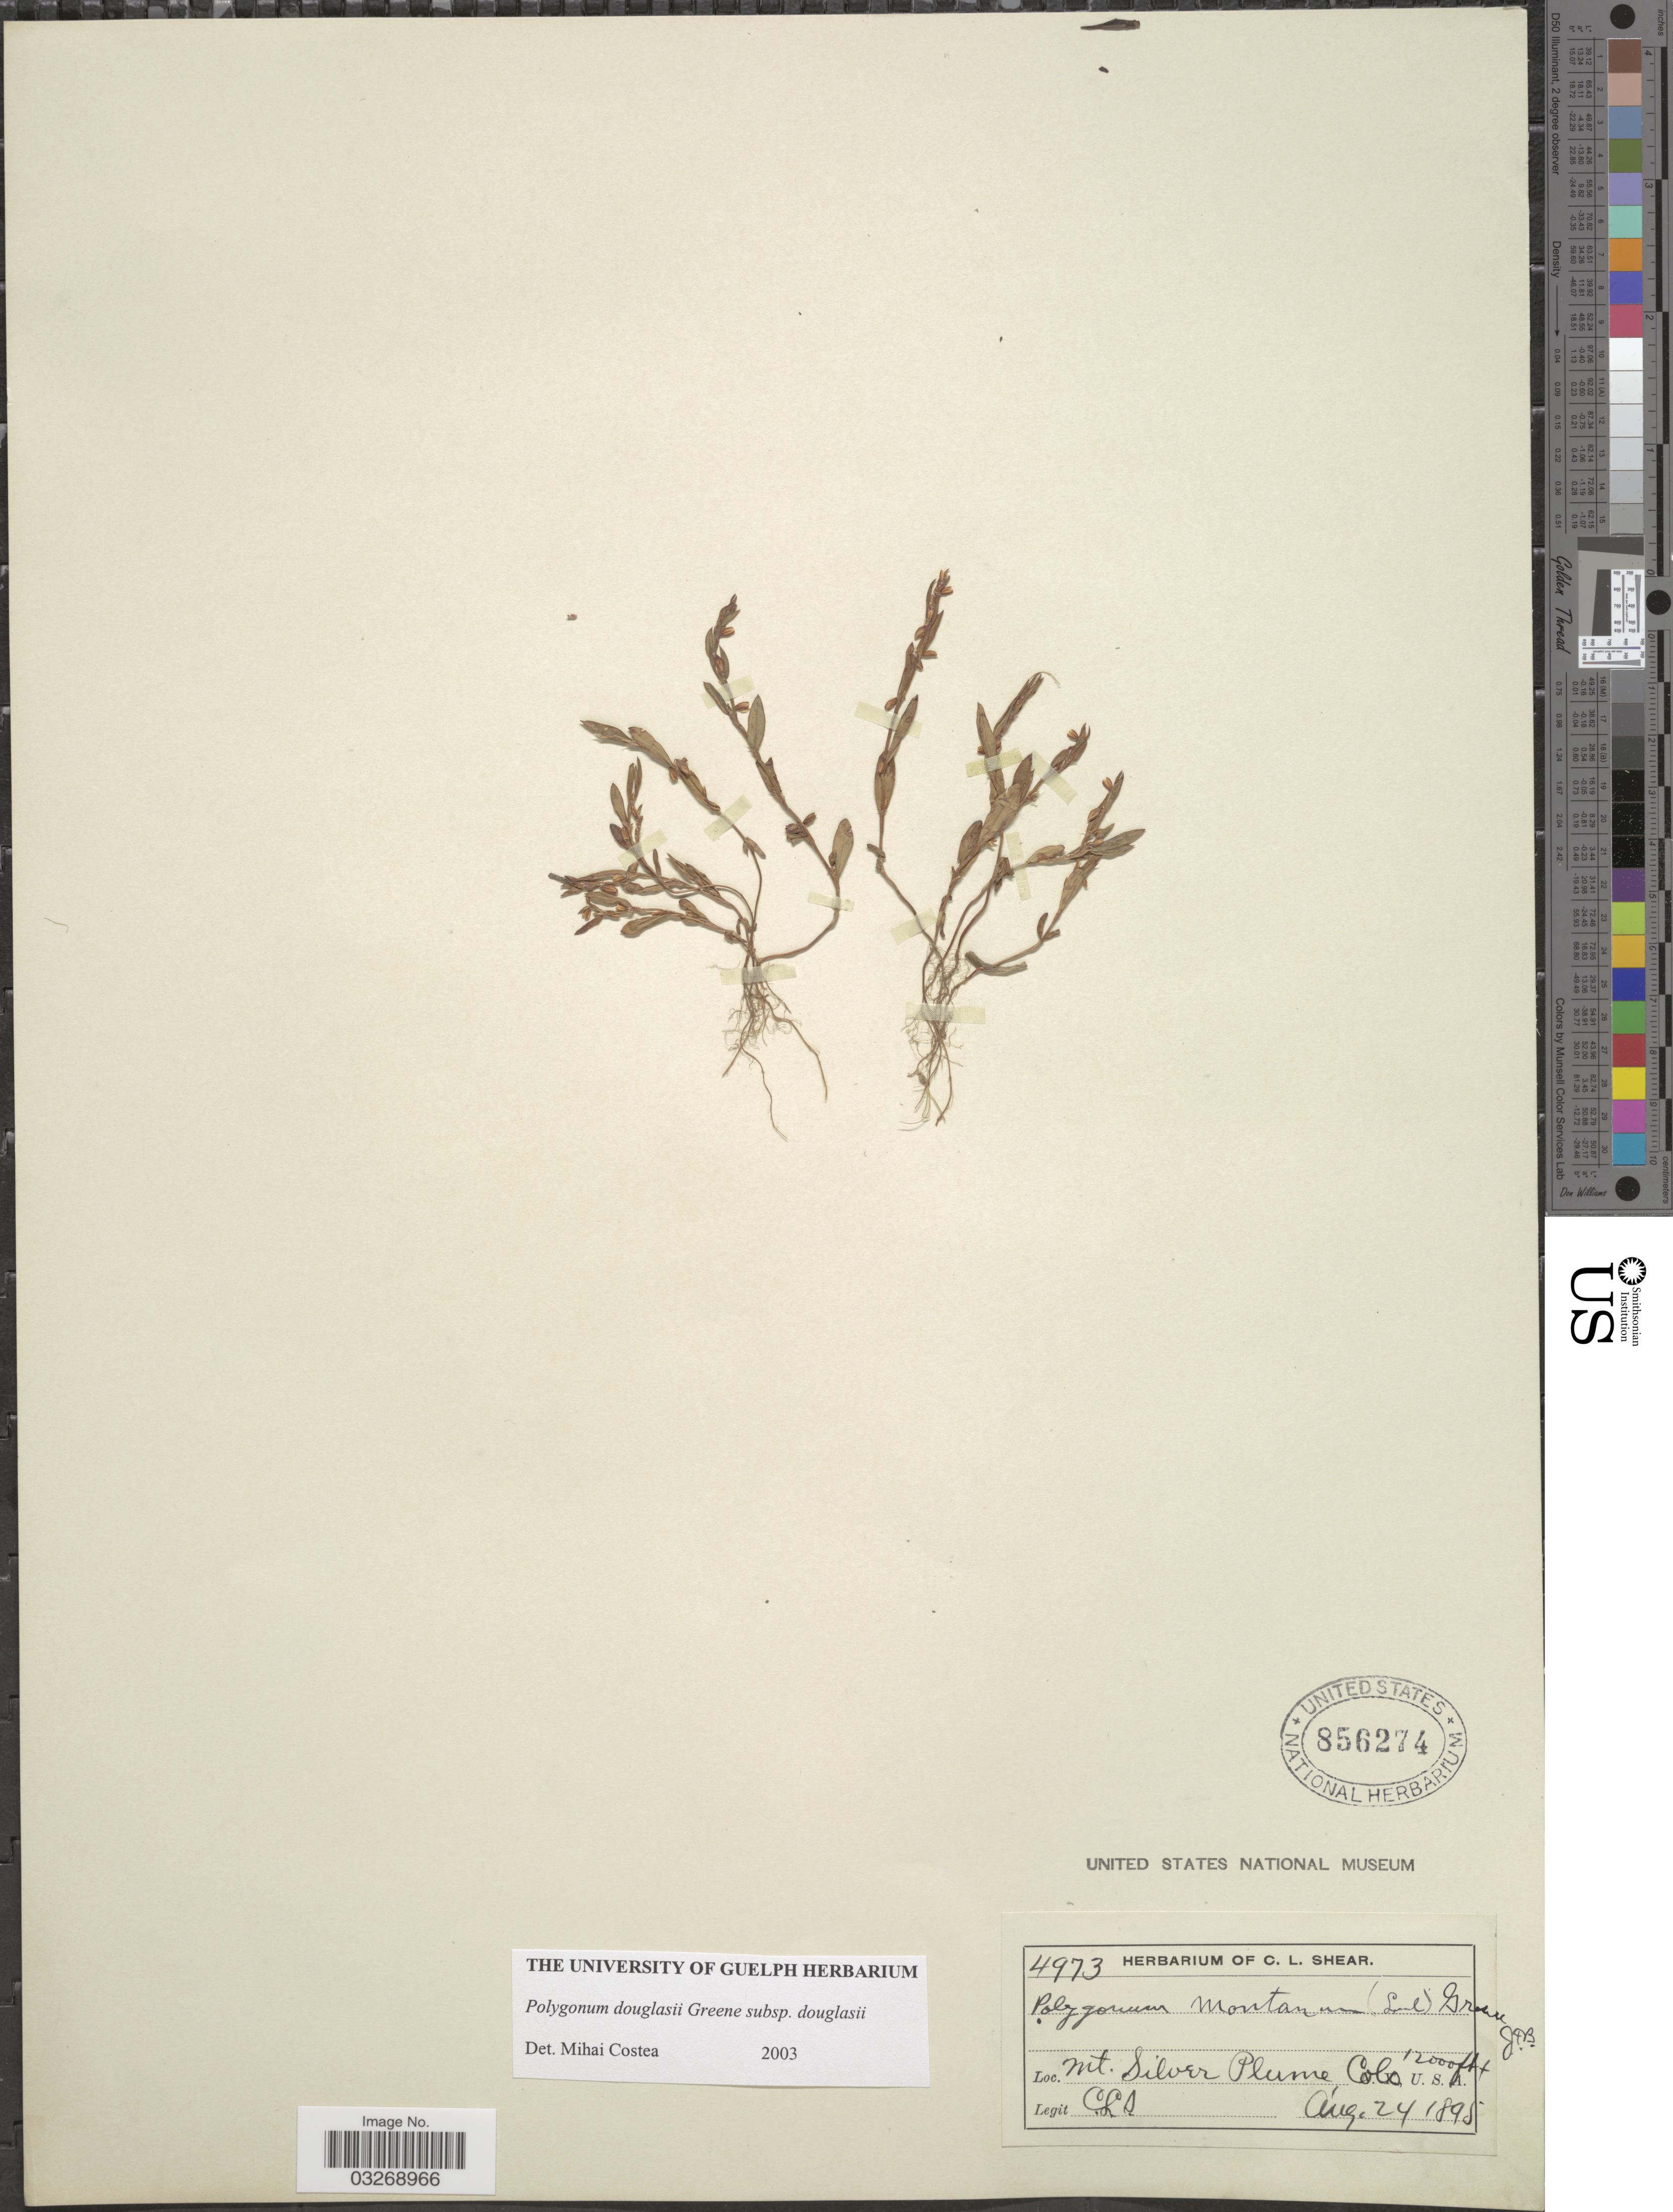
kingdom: Plantae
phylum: Tracheophyta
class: Magnoliopsida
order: Caryophyllales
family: Polygonaceae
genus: Polygonum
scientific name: Polygonum douglasii subsp. douglasii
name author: Greene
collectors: C. L. Shear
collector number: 4973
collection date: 1895-08-24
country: United States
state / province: Colorado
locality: Mt. Silver Plume.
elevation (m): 3658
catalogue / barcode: US 856274